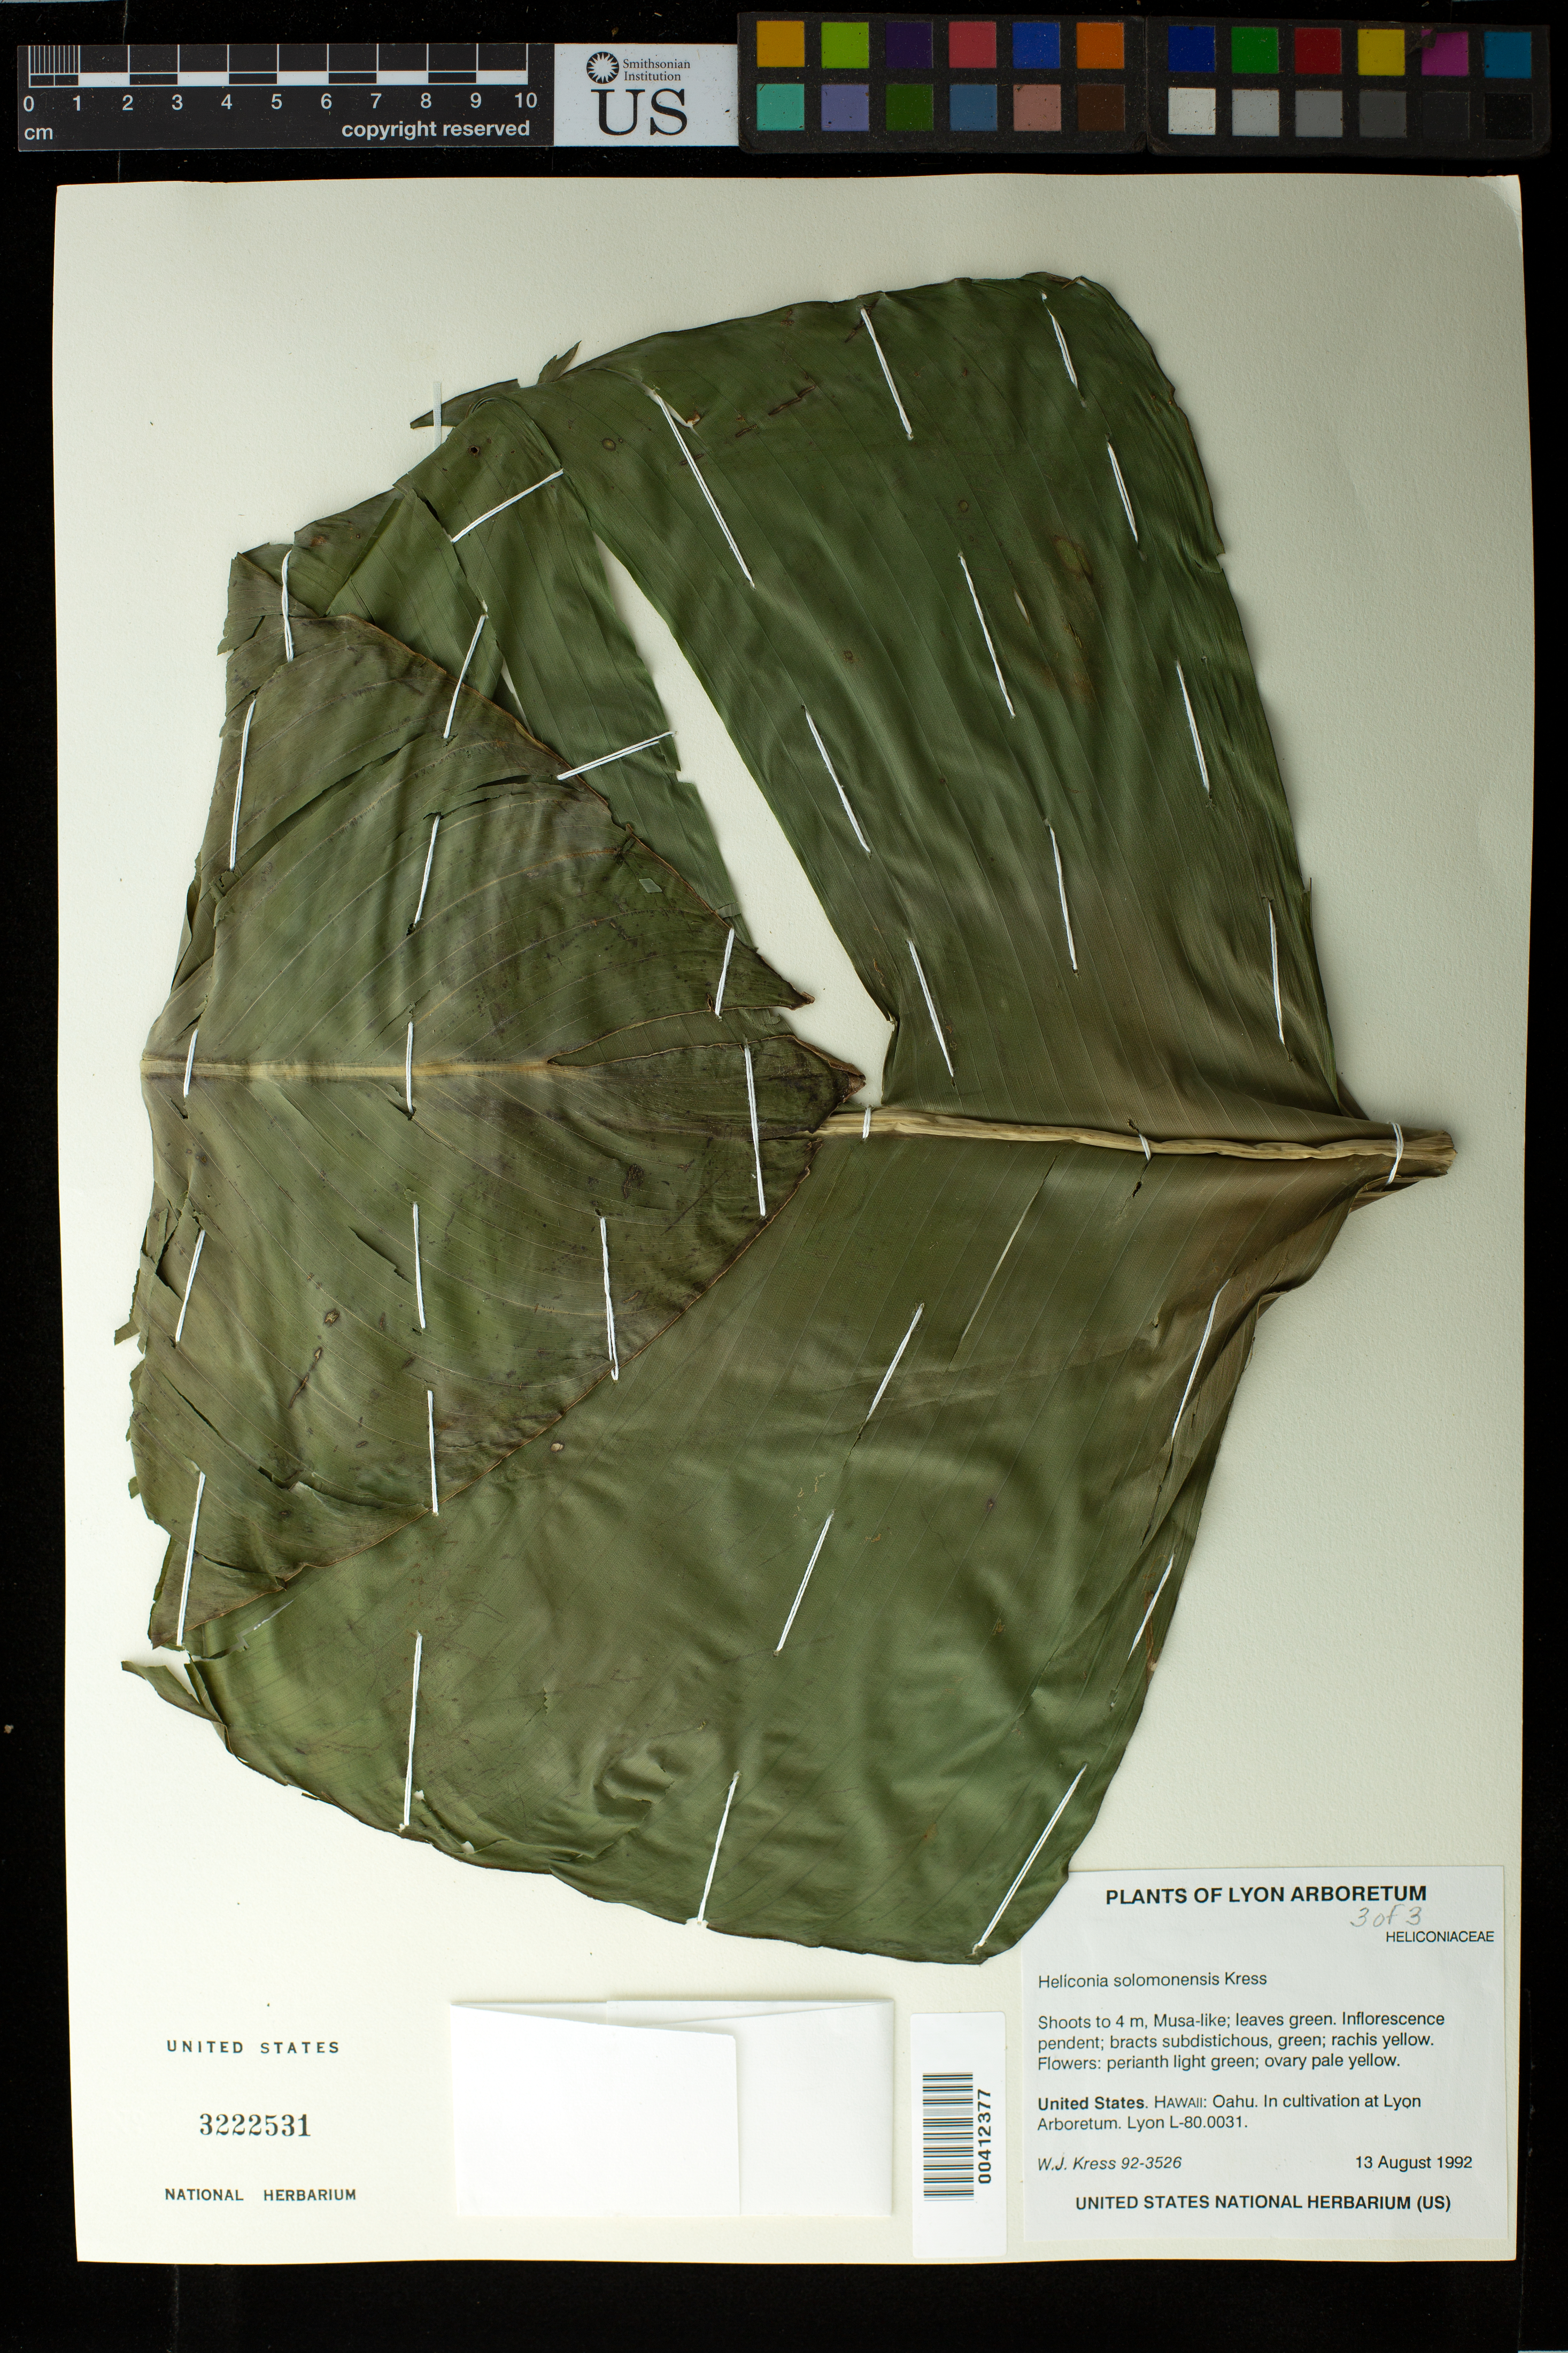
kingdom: Plantae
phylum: Tracheophyta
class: Liliopsida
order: Zingiberales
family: Heliconiaceae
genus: Heliconia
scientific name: Heliconia solomonensis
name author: W.J. Kress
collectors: W. J. Kress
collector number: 92-3526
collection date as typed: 13 Aug 1992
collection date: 1992-08-13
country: United States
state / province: Hawaii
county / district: Honolulu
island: Oahu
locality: Lyon arboretum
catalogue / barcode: US 3222531